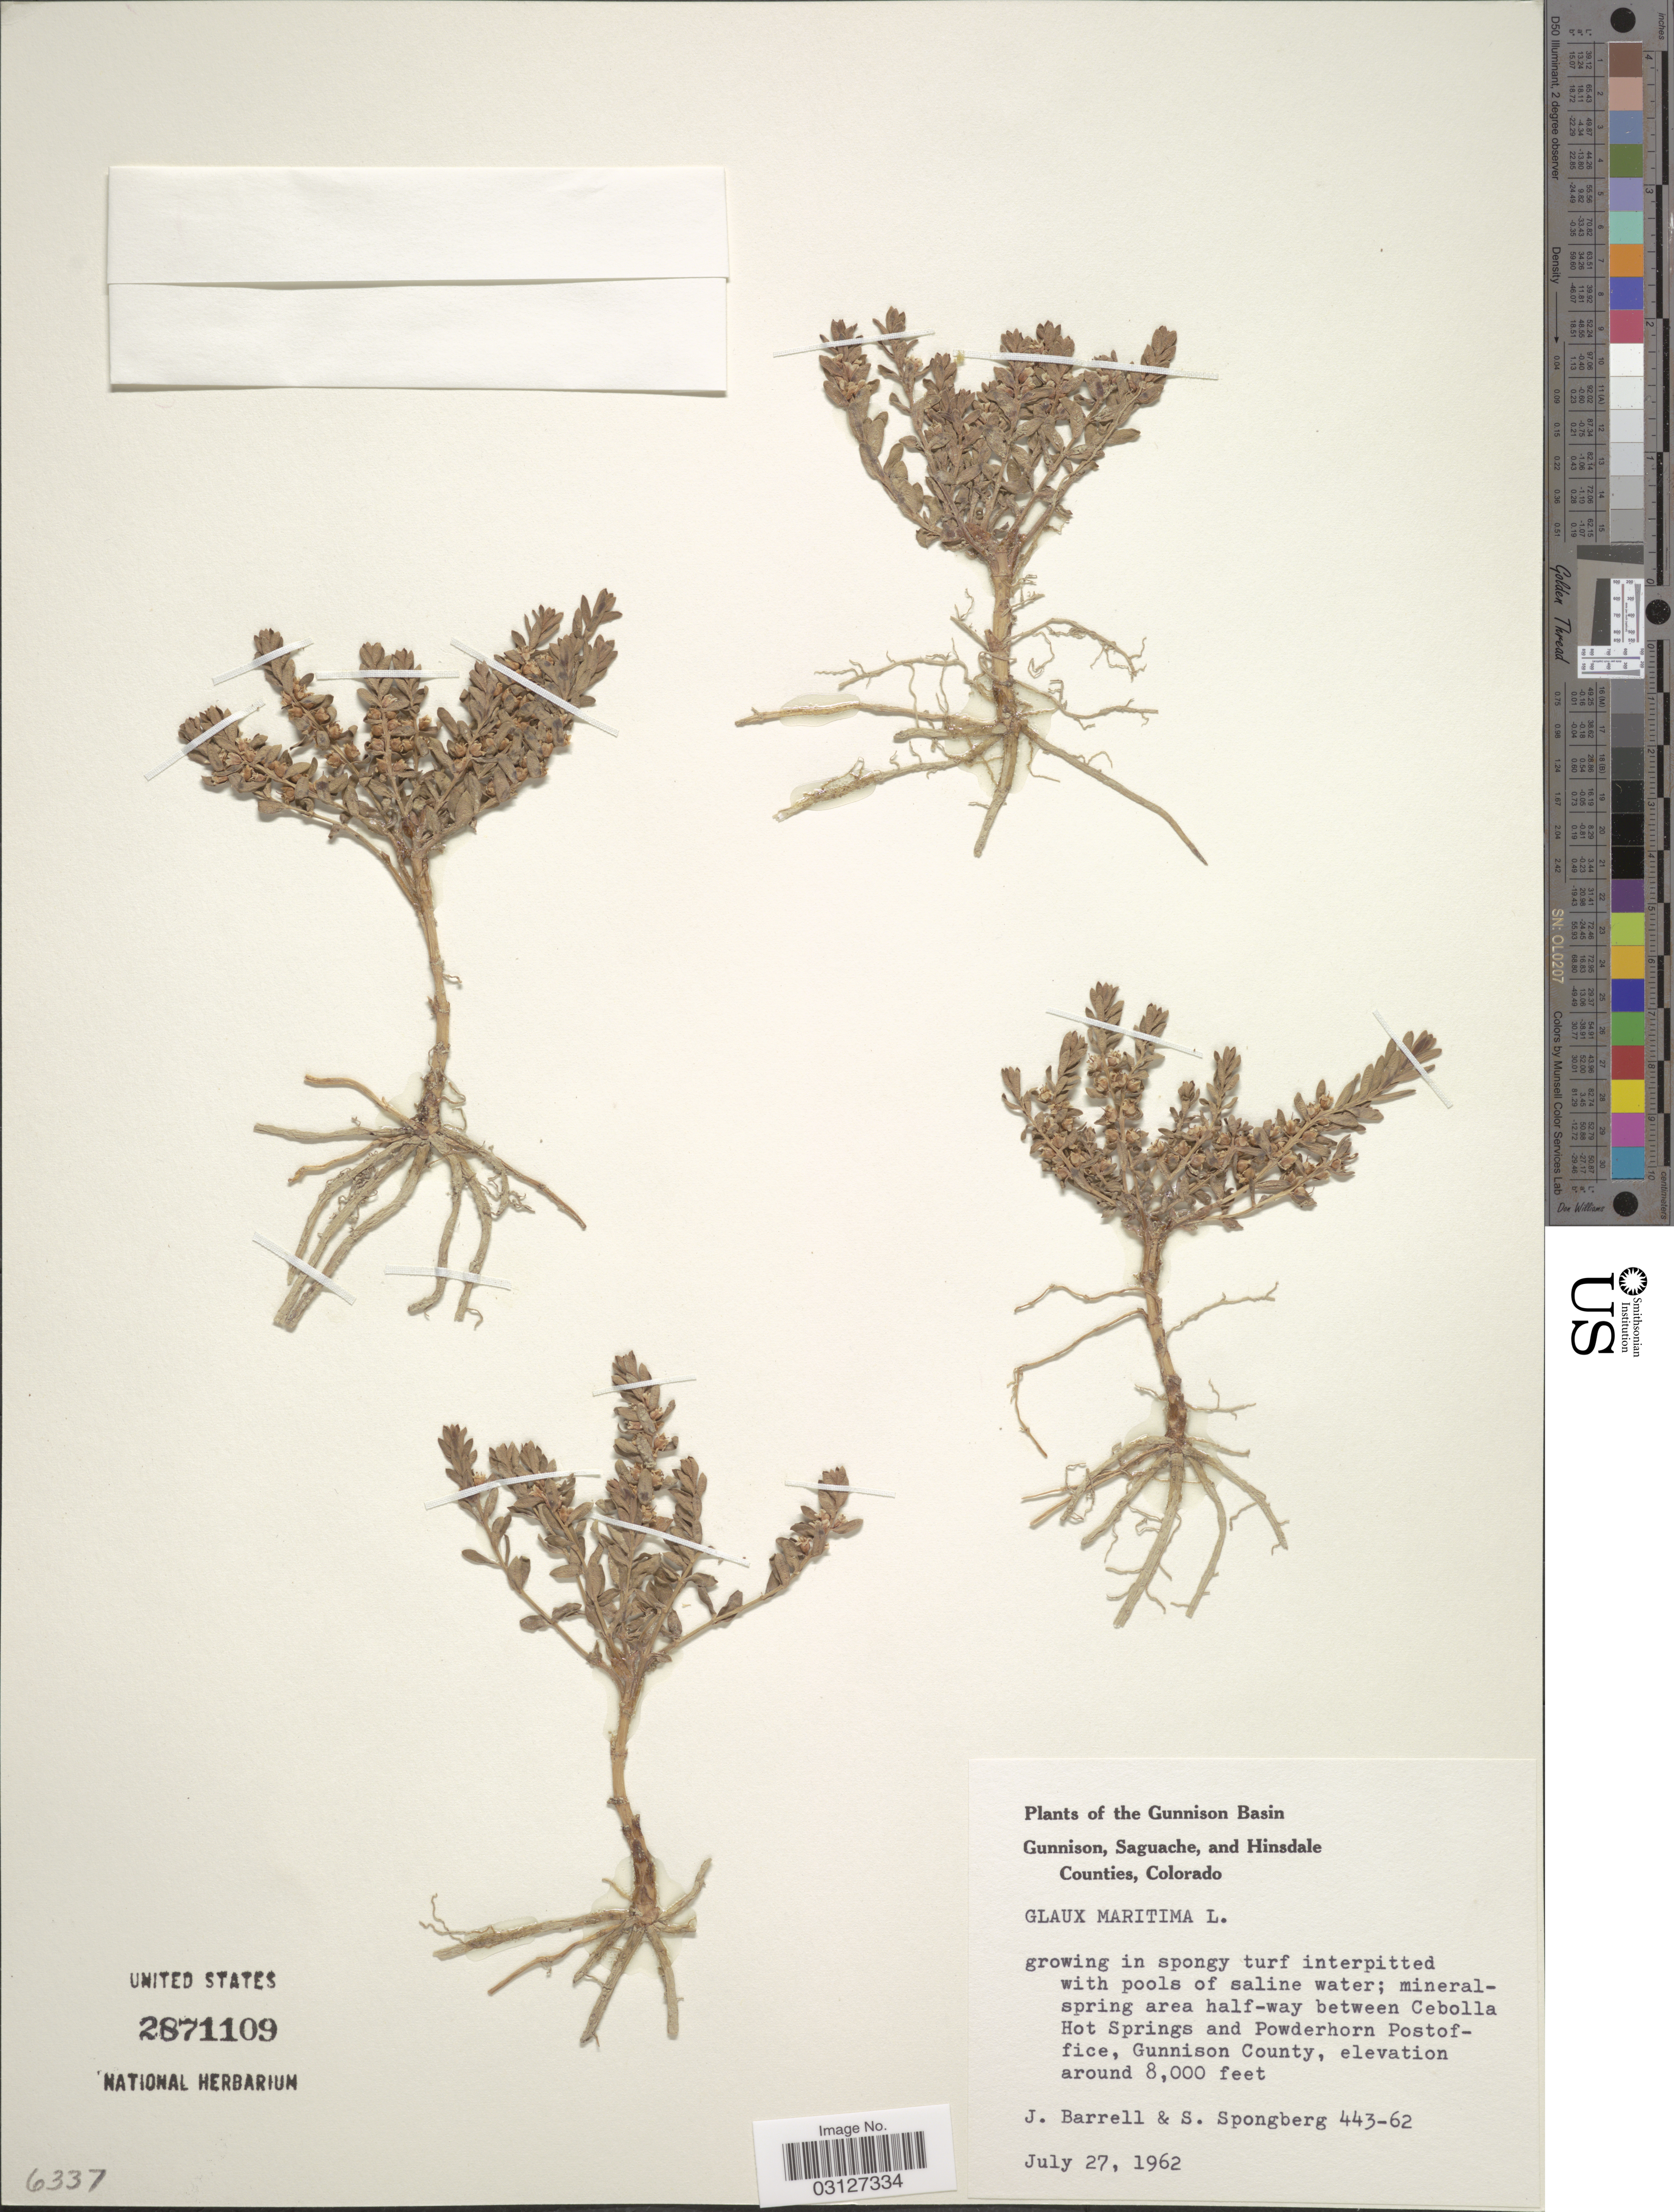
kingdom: Plantae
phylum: Tracheophyta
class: Magnoliopsida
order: Ericales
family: Primulaceae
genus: Glaux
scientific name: Glaux maritima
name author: L.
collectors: J. Barrell & S. A.Spongberg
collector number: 443-62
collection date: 1962-07-27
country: United States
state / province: Colorado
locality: The Gunnison Basin, Gunnison, mineral-spring area half-way between Cebolla Hot Springs and Powderhorn Postoffice, Gunnison County.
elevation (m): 2438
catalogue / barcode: US 2871109